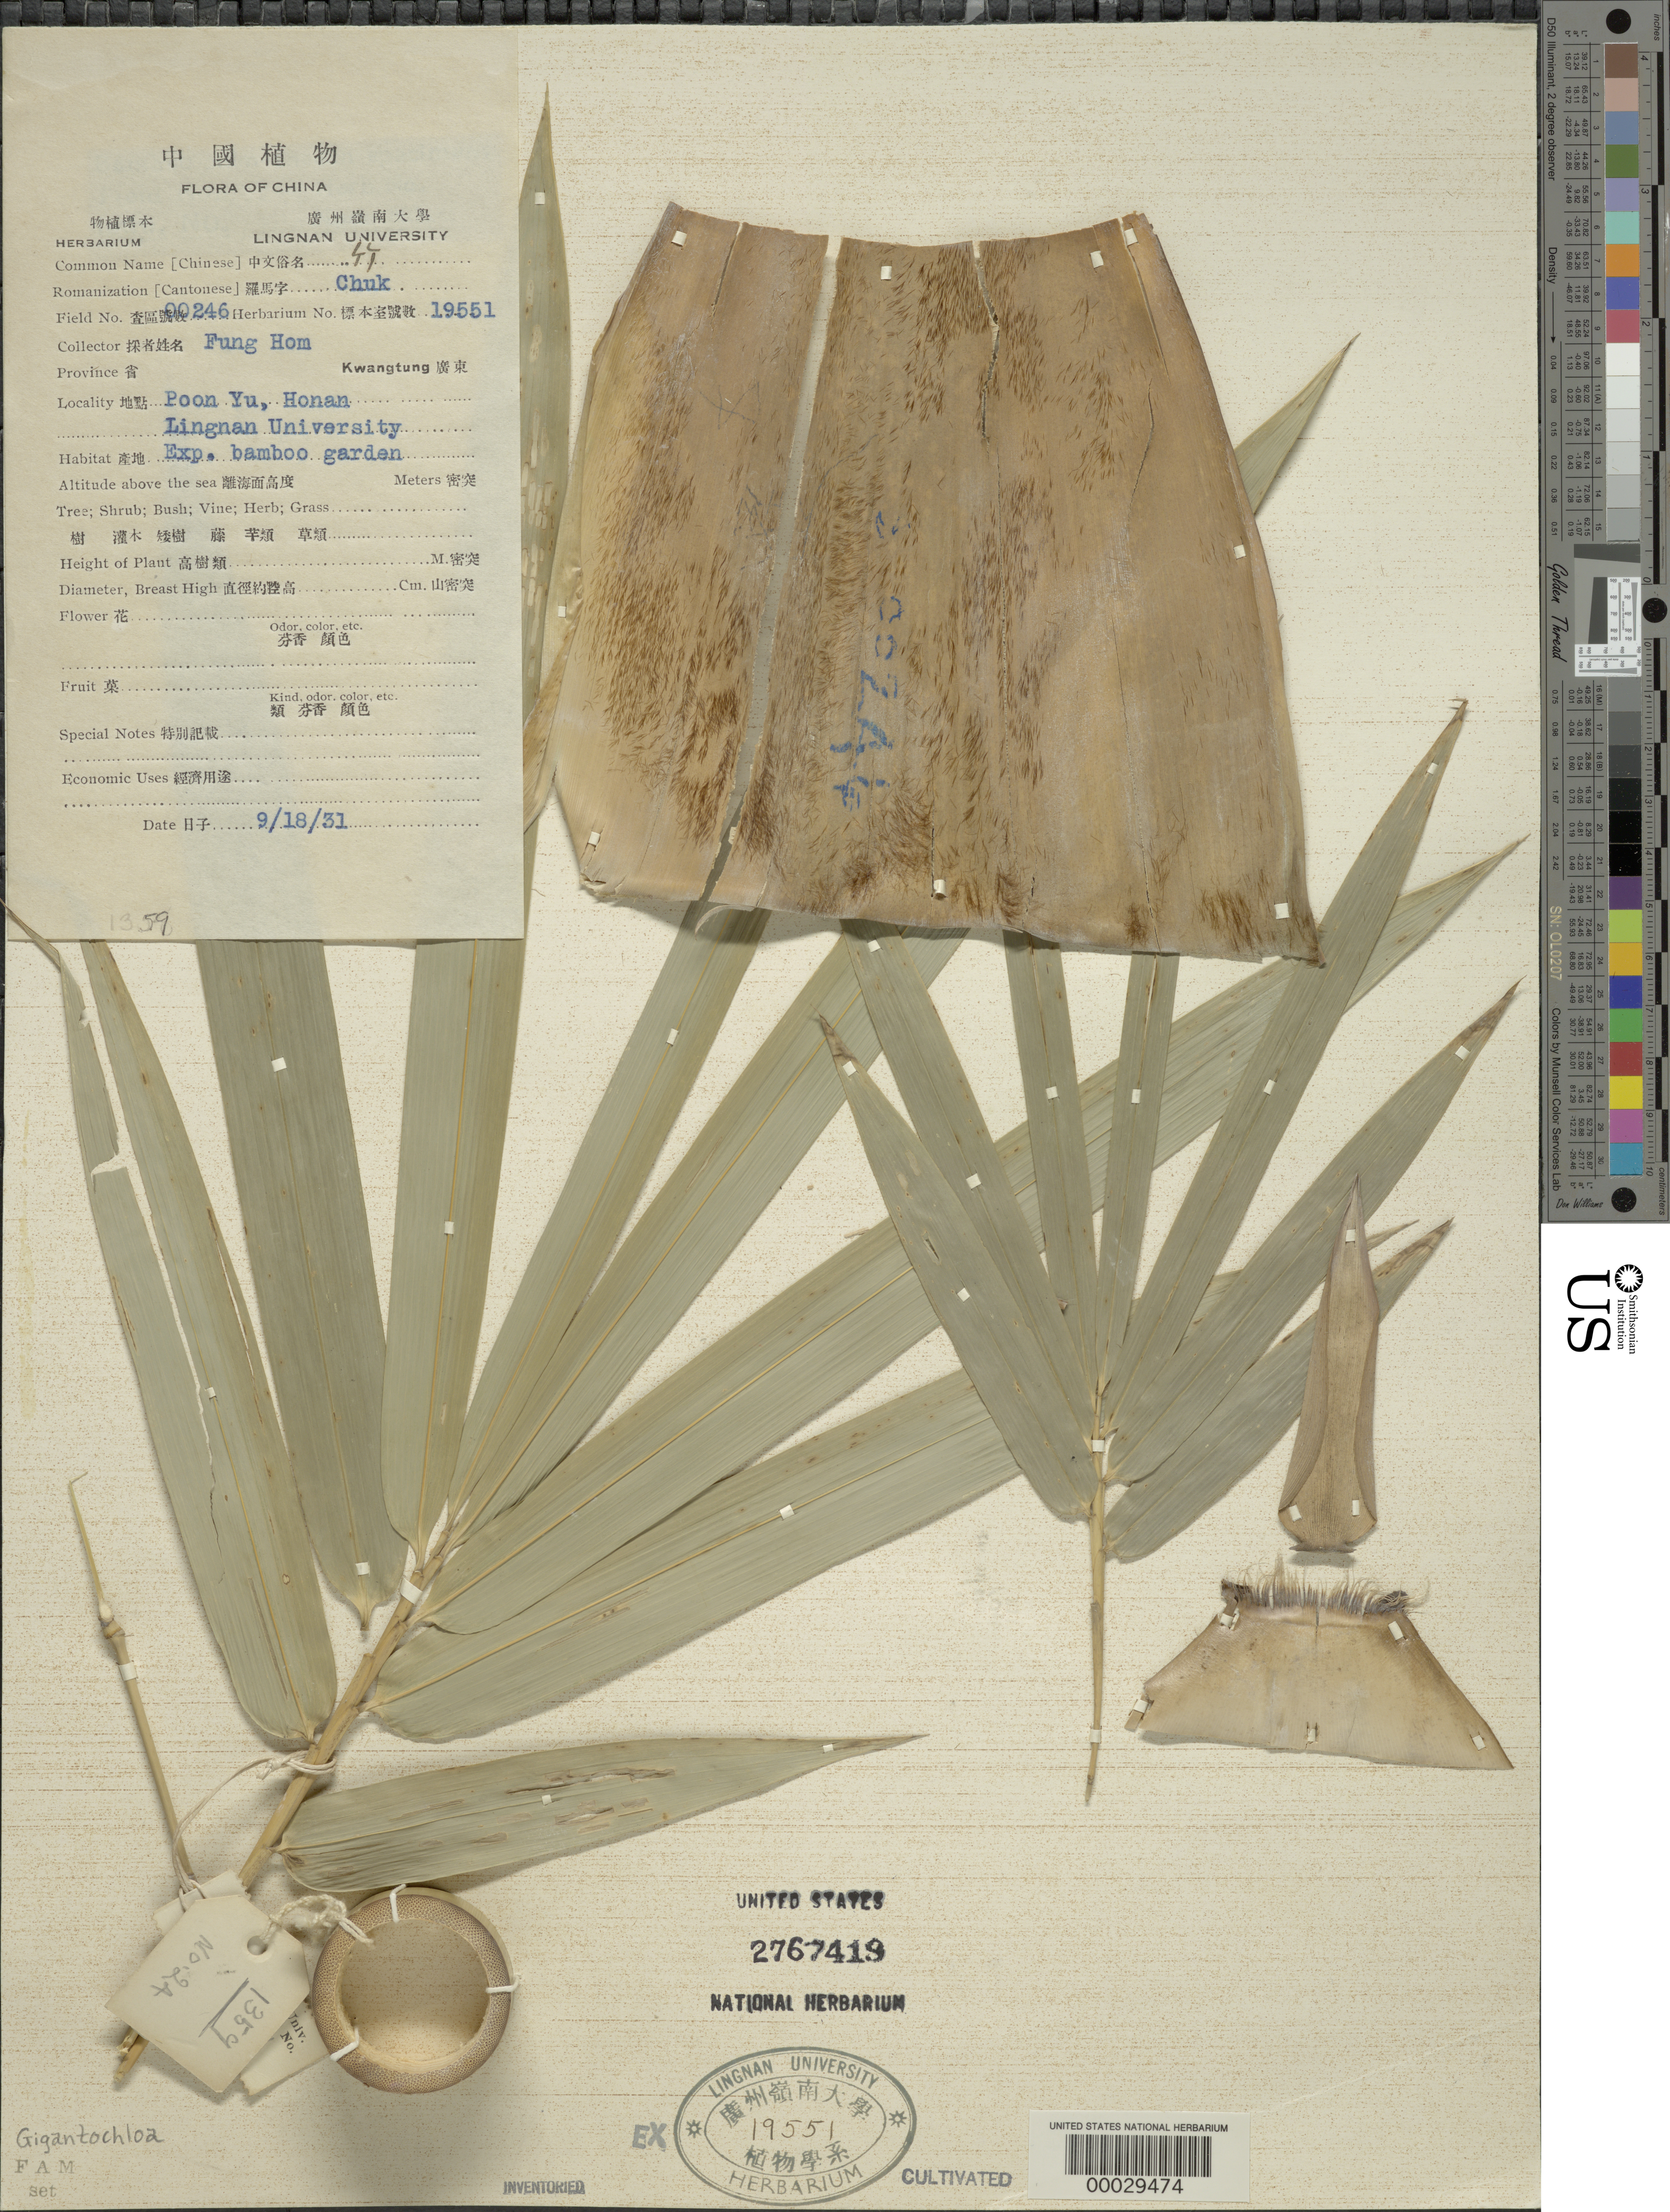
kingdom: Plantae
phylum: Tracheophyta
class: Liliopsida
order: Poales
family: Poaceae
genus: Gigantochloa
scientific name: Gigantochloa sp.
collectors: F. Hom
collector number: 00246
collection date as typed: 18 Sep 1931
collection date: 1931-09-18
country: China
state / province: Henan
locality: Lingnan univ., poon yu; exp. bamboo garden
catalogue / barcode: US 2767419